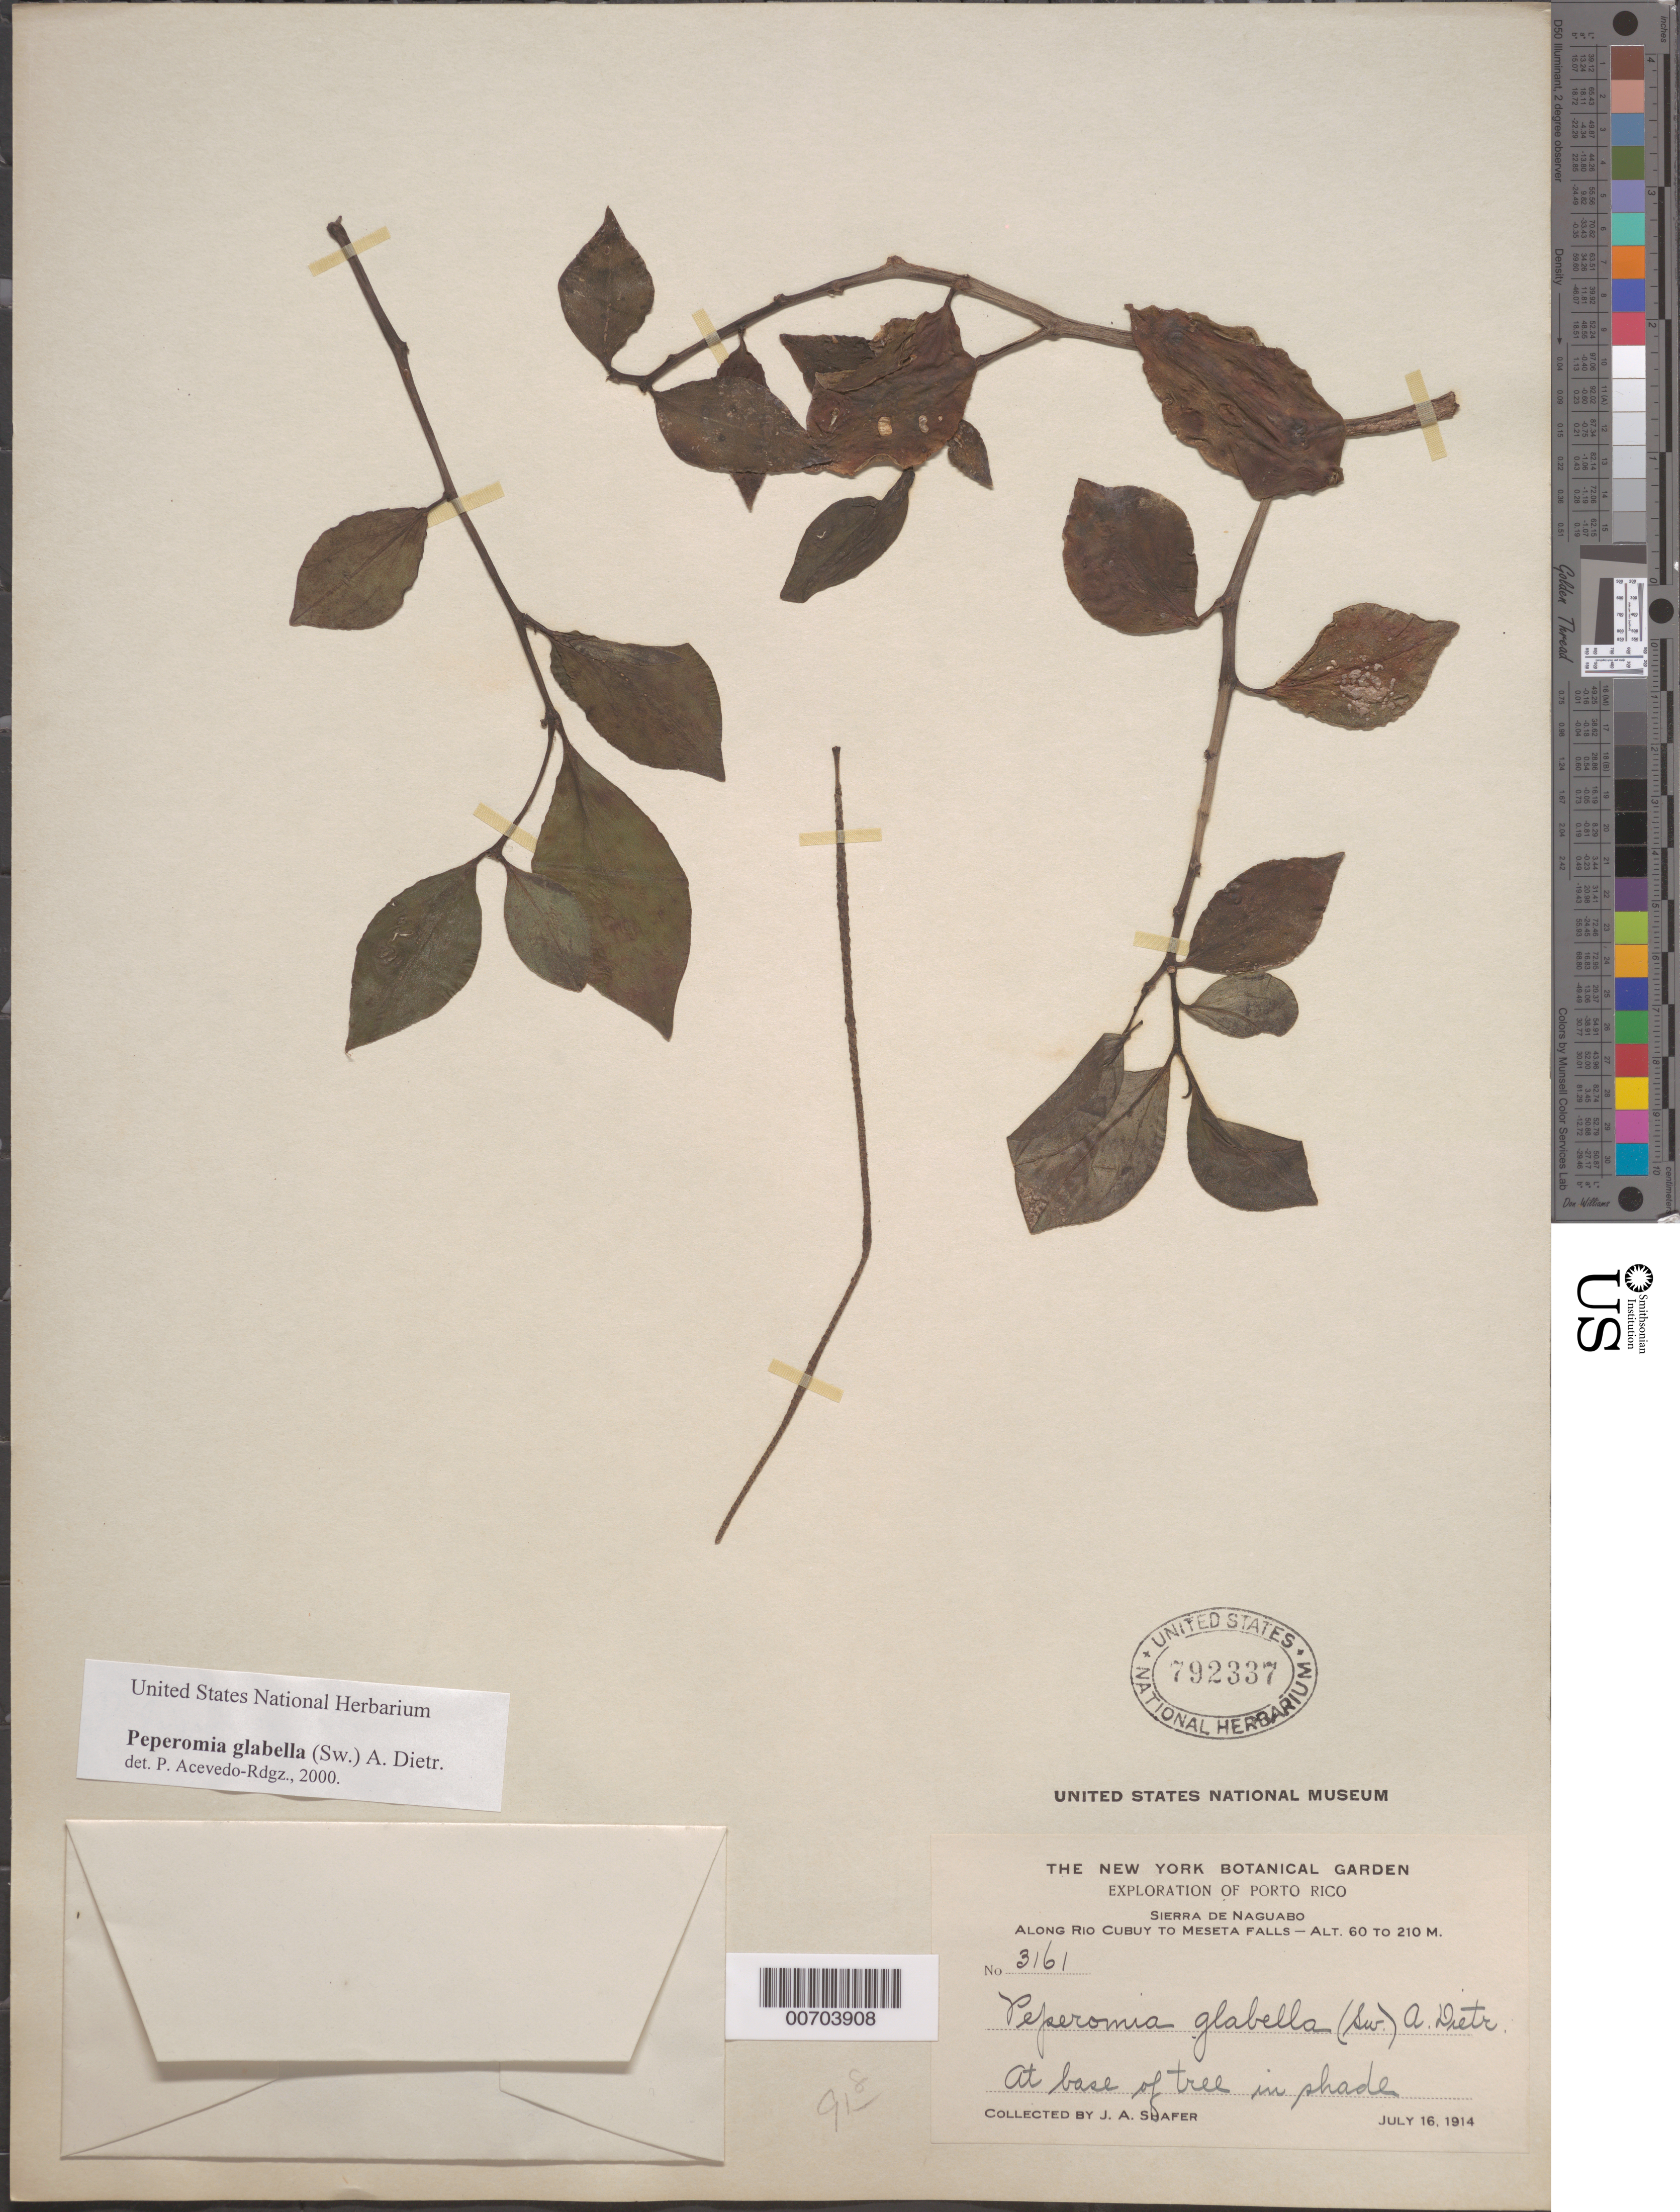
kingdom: Plantae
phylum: Tracheophyta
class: Magnoliopsida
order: Piperales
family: Piperaceae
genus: Peperomia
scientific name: Peperomia glabella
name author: (Sw.) A. Dietr.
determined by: Acevedo-Rodríguez, P., (BOT), Smithsonian Institution - National Museum of Natural History (UNITED STATES)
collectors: J. A. Shafer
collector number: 3161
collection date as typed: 16 Jul 1914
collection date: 1914-07-16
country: Puerto Rico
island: Greater Antilles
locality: Sierra de Naguabo; Along Río Cubuy to Meseta falls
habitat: At base of tree in shade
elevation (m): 60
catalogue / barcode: US 792337